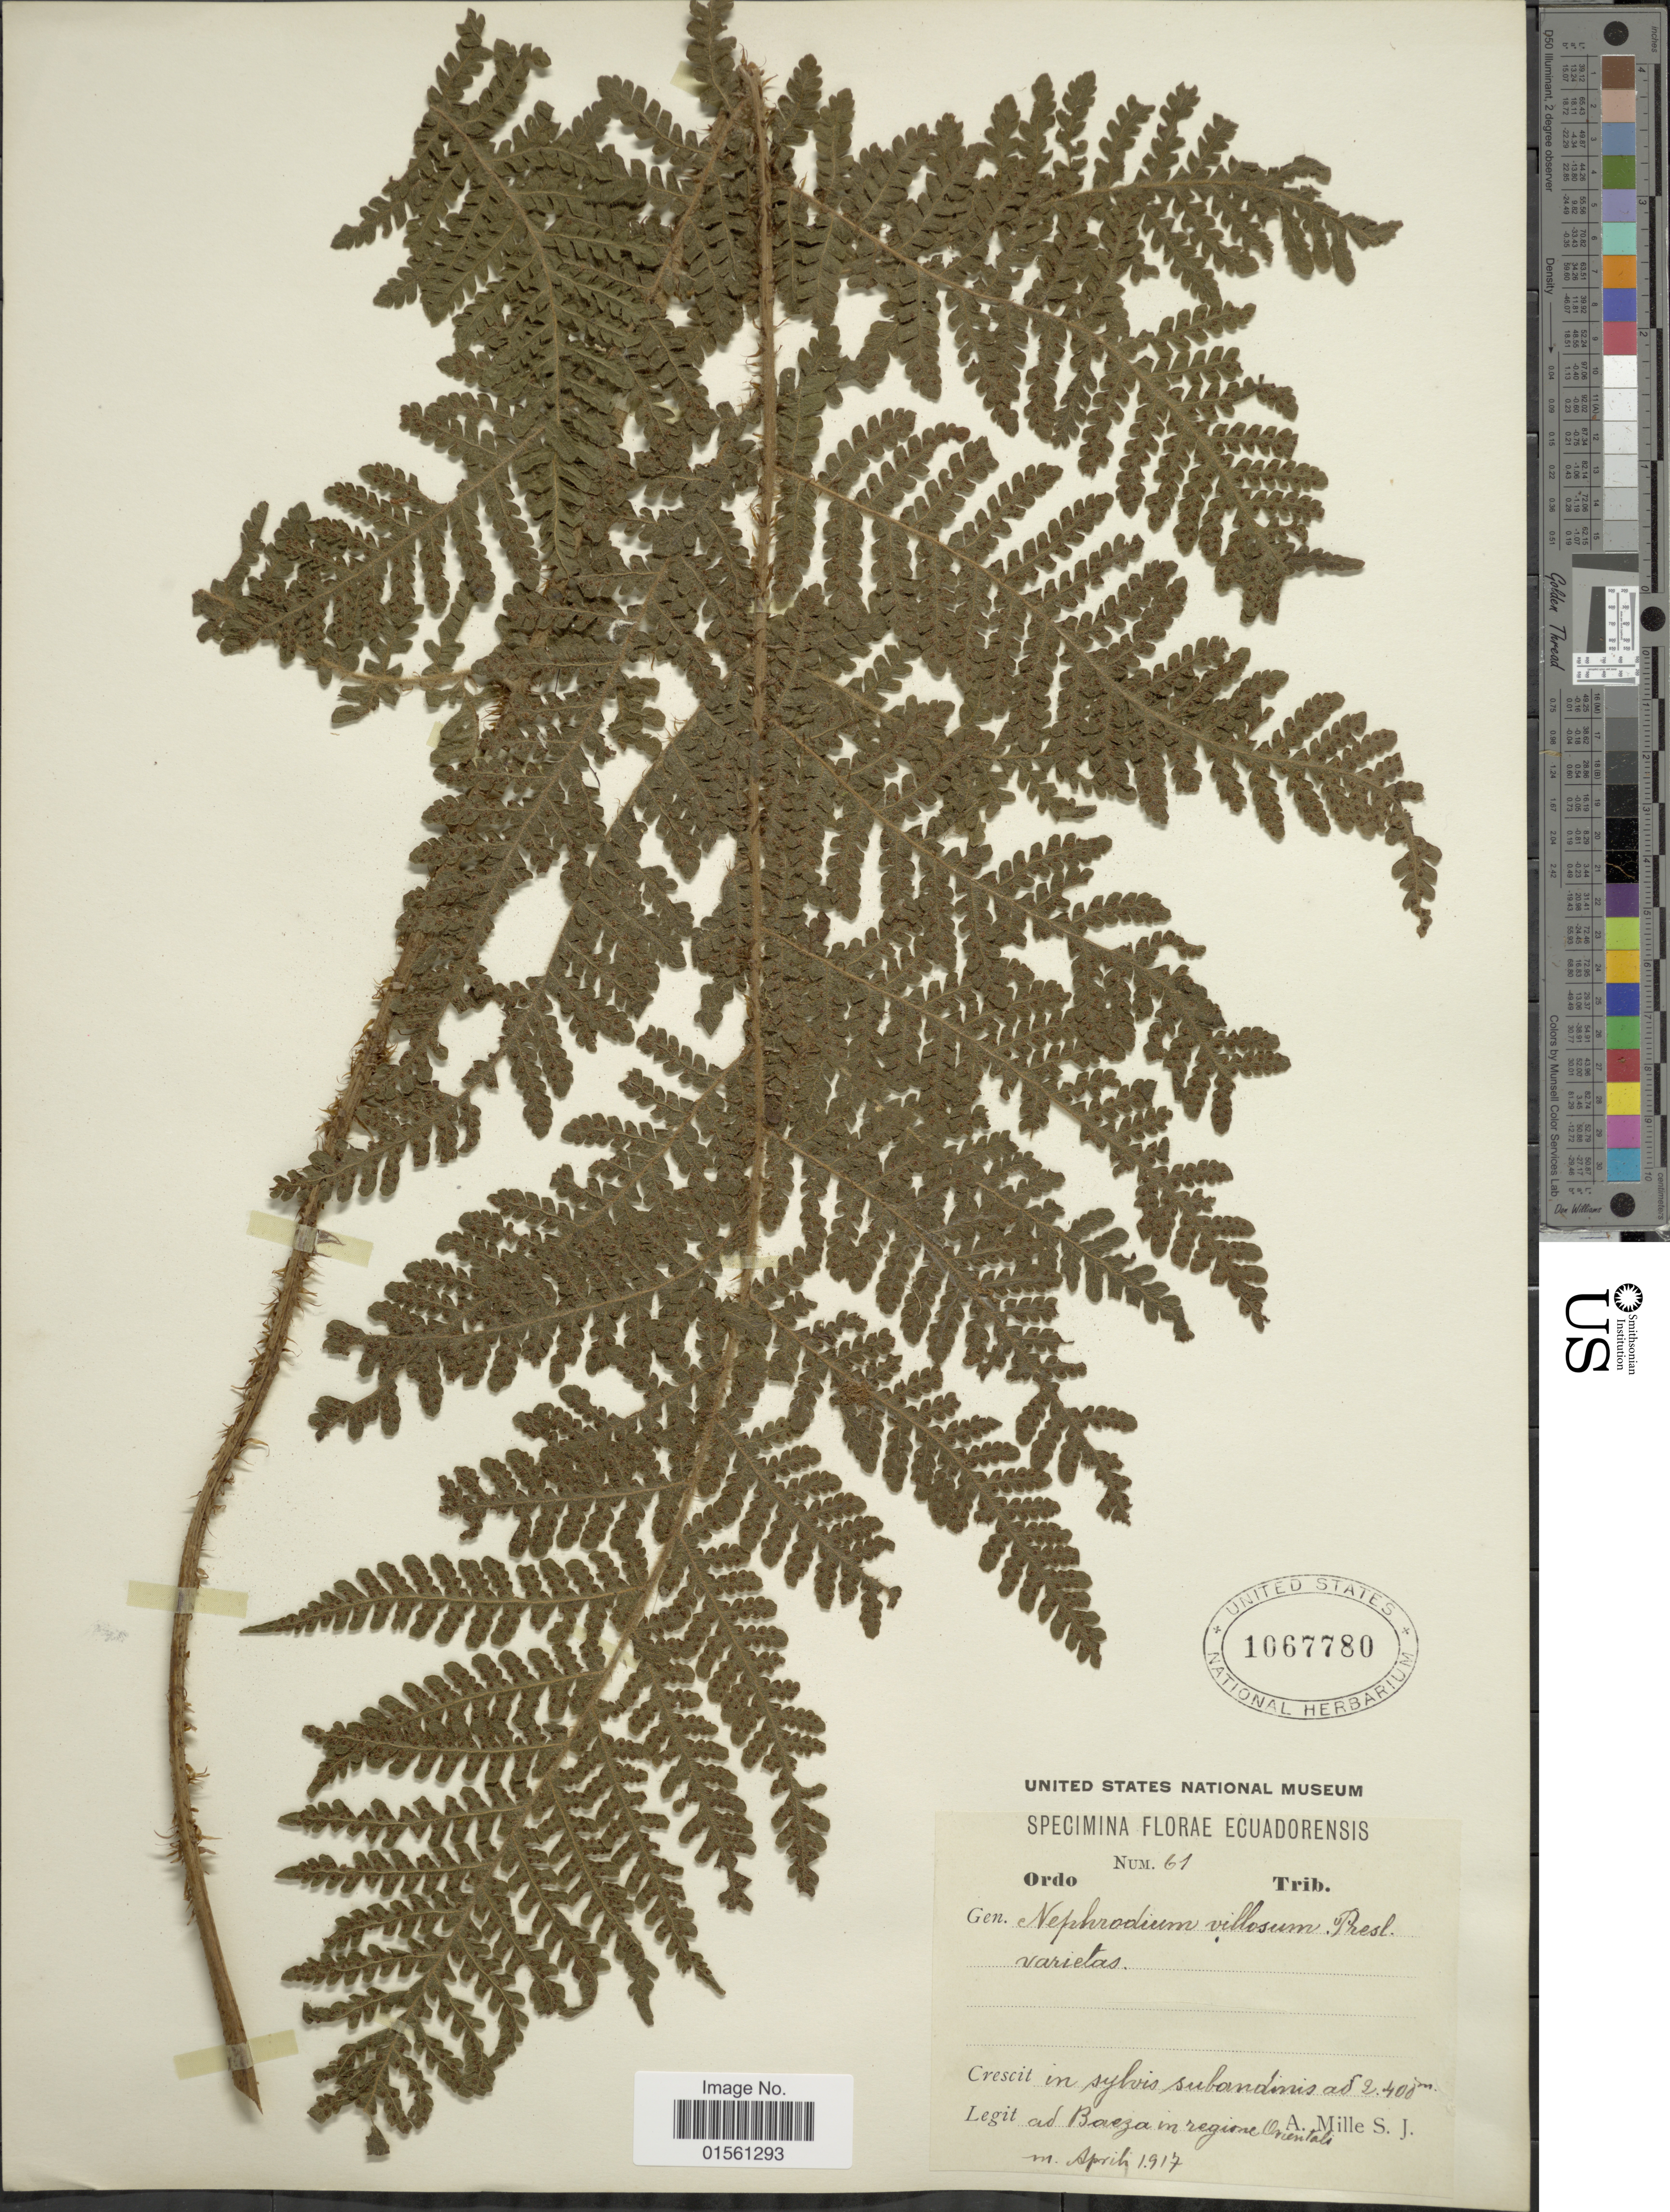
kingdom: Plantae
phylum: Tracheophyta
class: Polypodiopsida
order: Polypodiales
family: Dryopteridaceae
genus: Megalastrum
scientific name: Megalastrum andicola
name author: (C. Chr.) A.R. Sm. & R.C. Moran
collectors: A. Mille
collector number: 61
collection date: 1917-04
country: Ecuador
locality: Baeza in regione Oriental.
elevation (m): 2400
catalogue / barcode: US 1067780